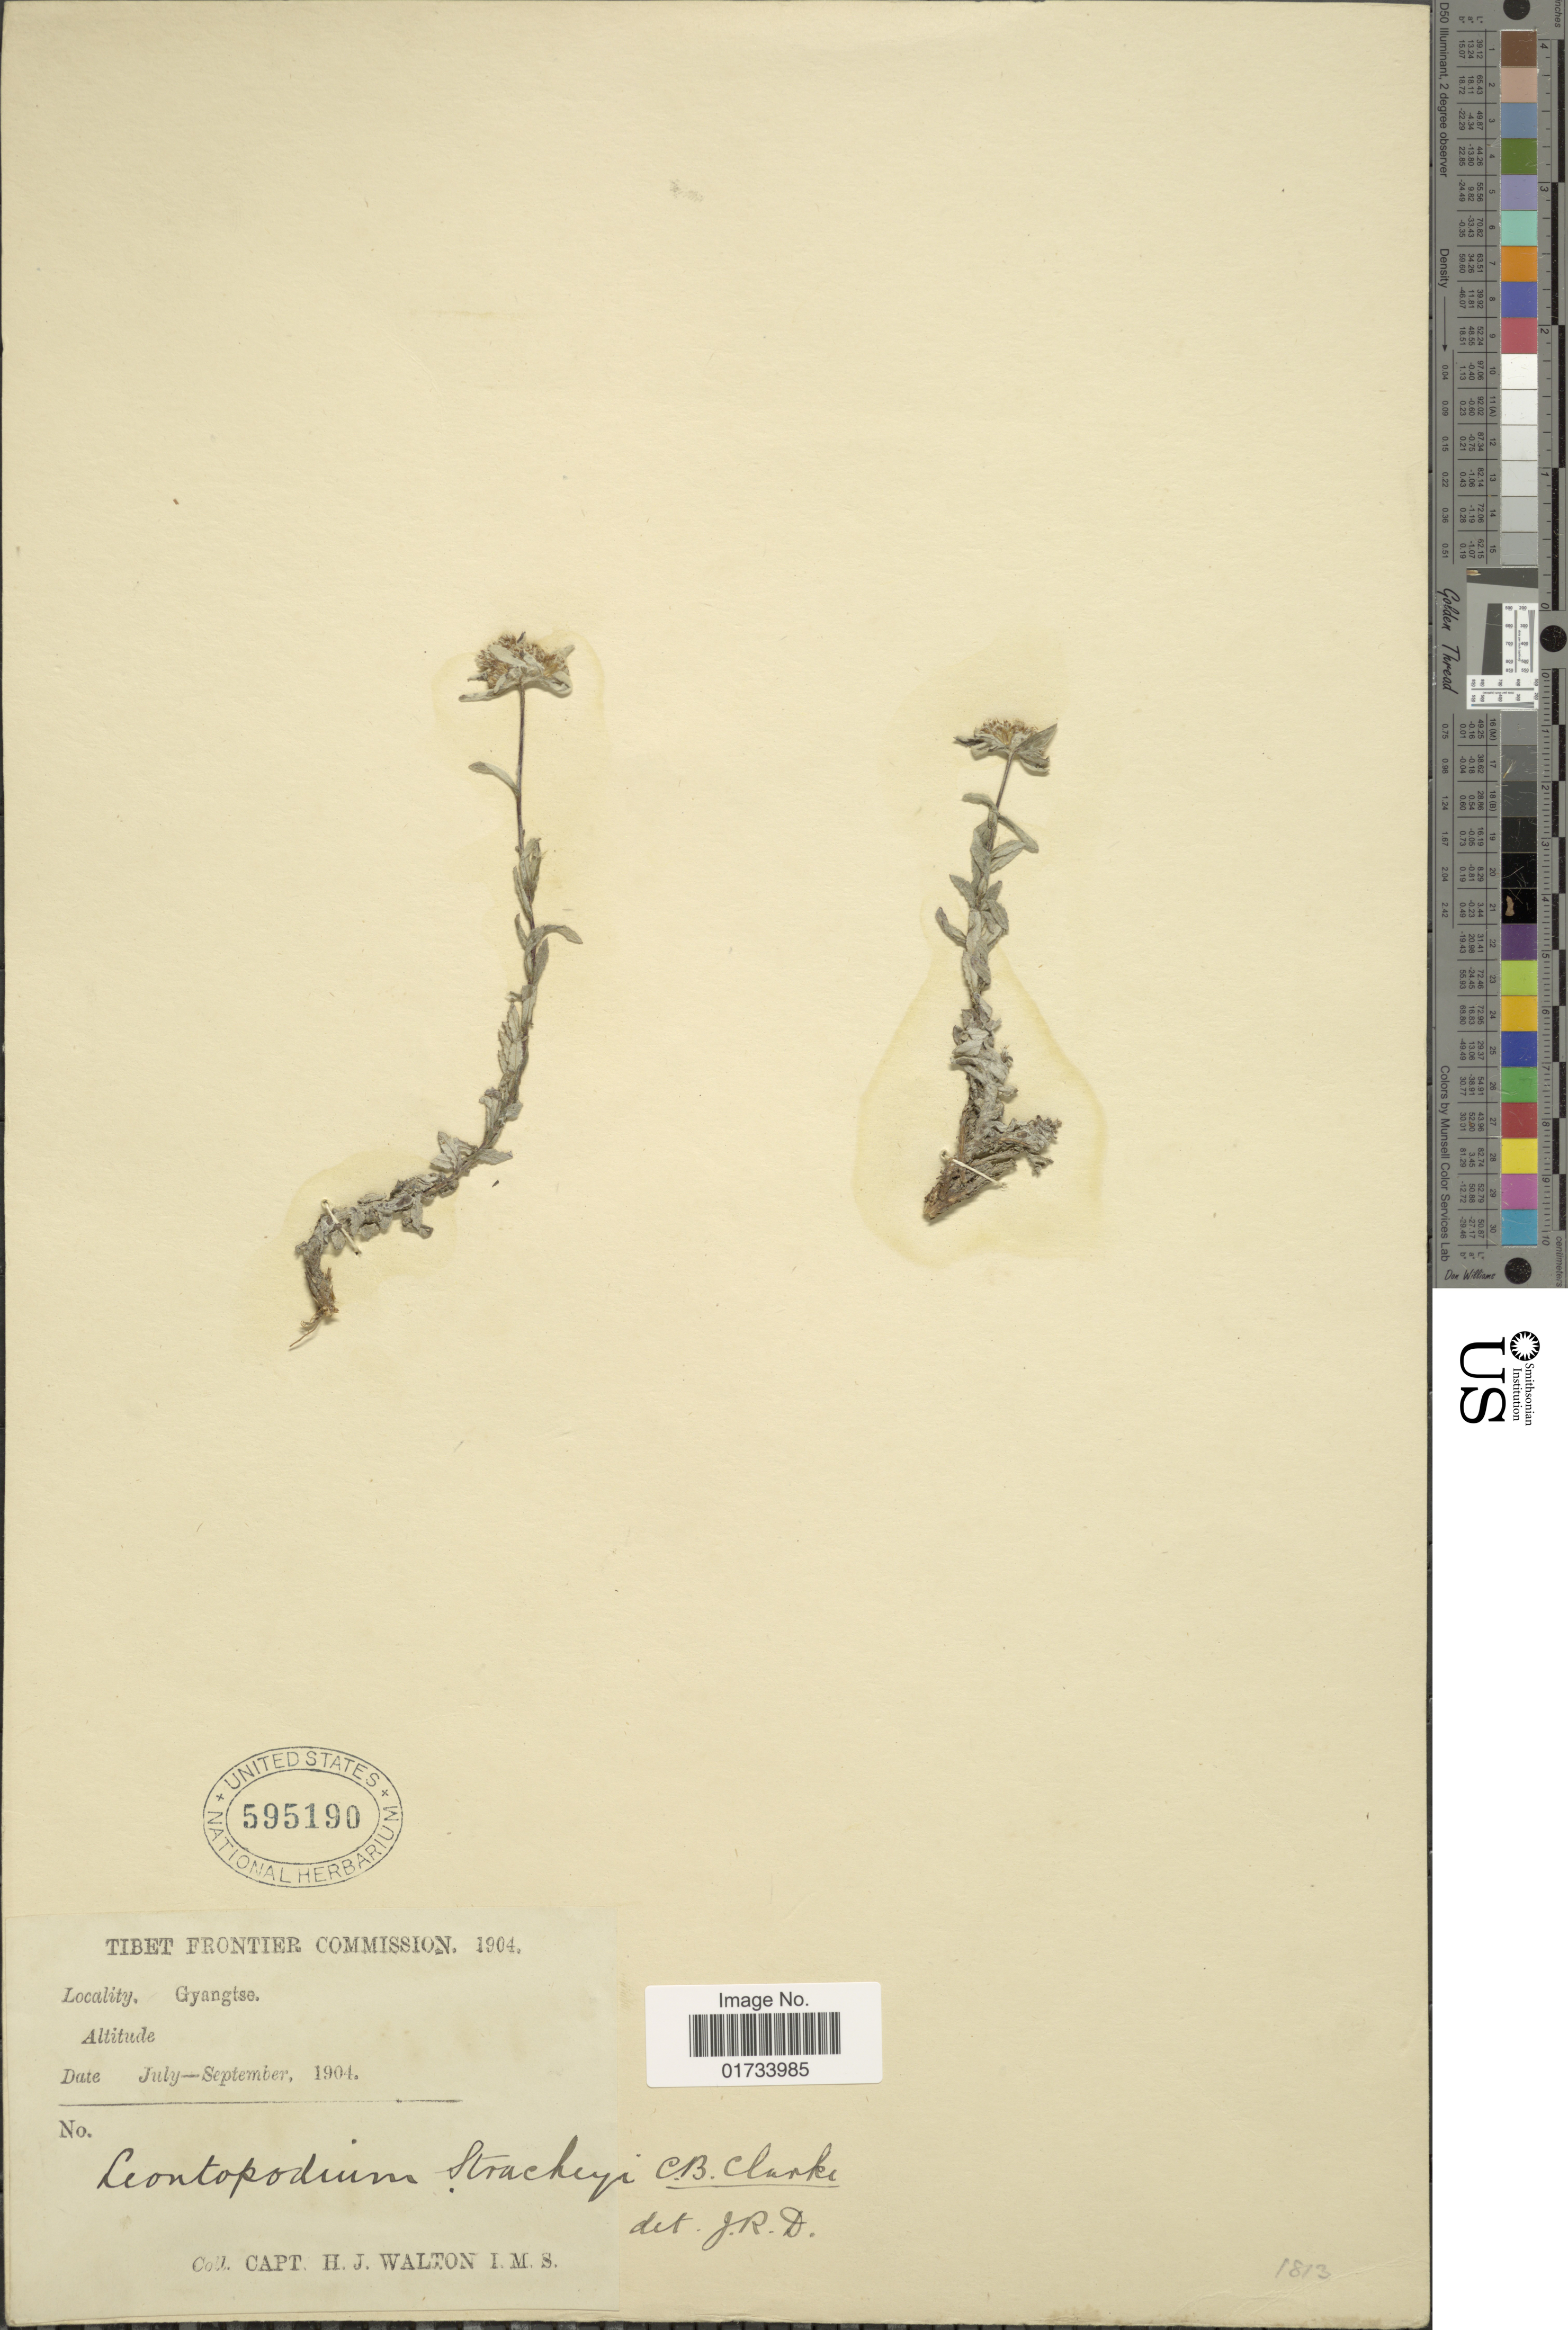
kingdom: Plantae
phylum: Tracheophyta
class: Magnoliopsida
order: Asterales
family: Asteraceae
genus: Leontopodium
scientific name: Leontopodium stracheyi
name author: (Hook. f.) C.B. Clarke ex Hemsl.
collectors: H. Walton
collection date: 1904-07/1904-09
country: China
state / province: Xizang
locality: Tibet Frontier, Gyangtse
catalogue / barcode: US 595190